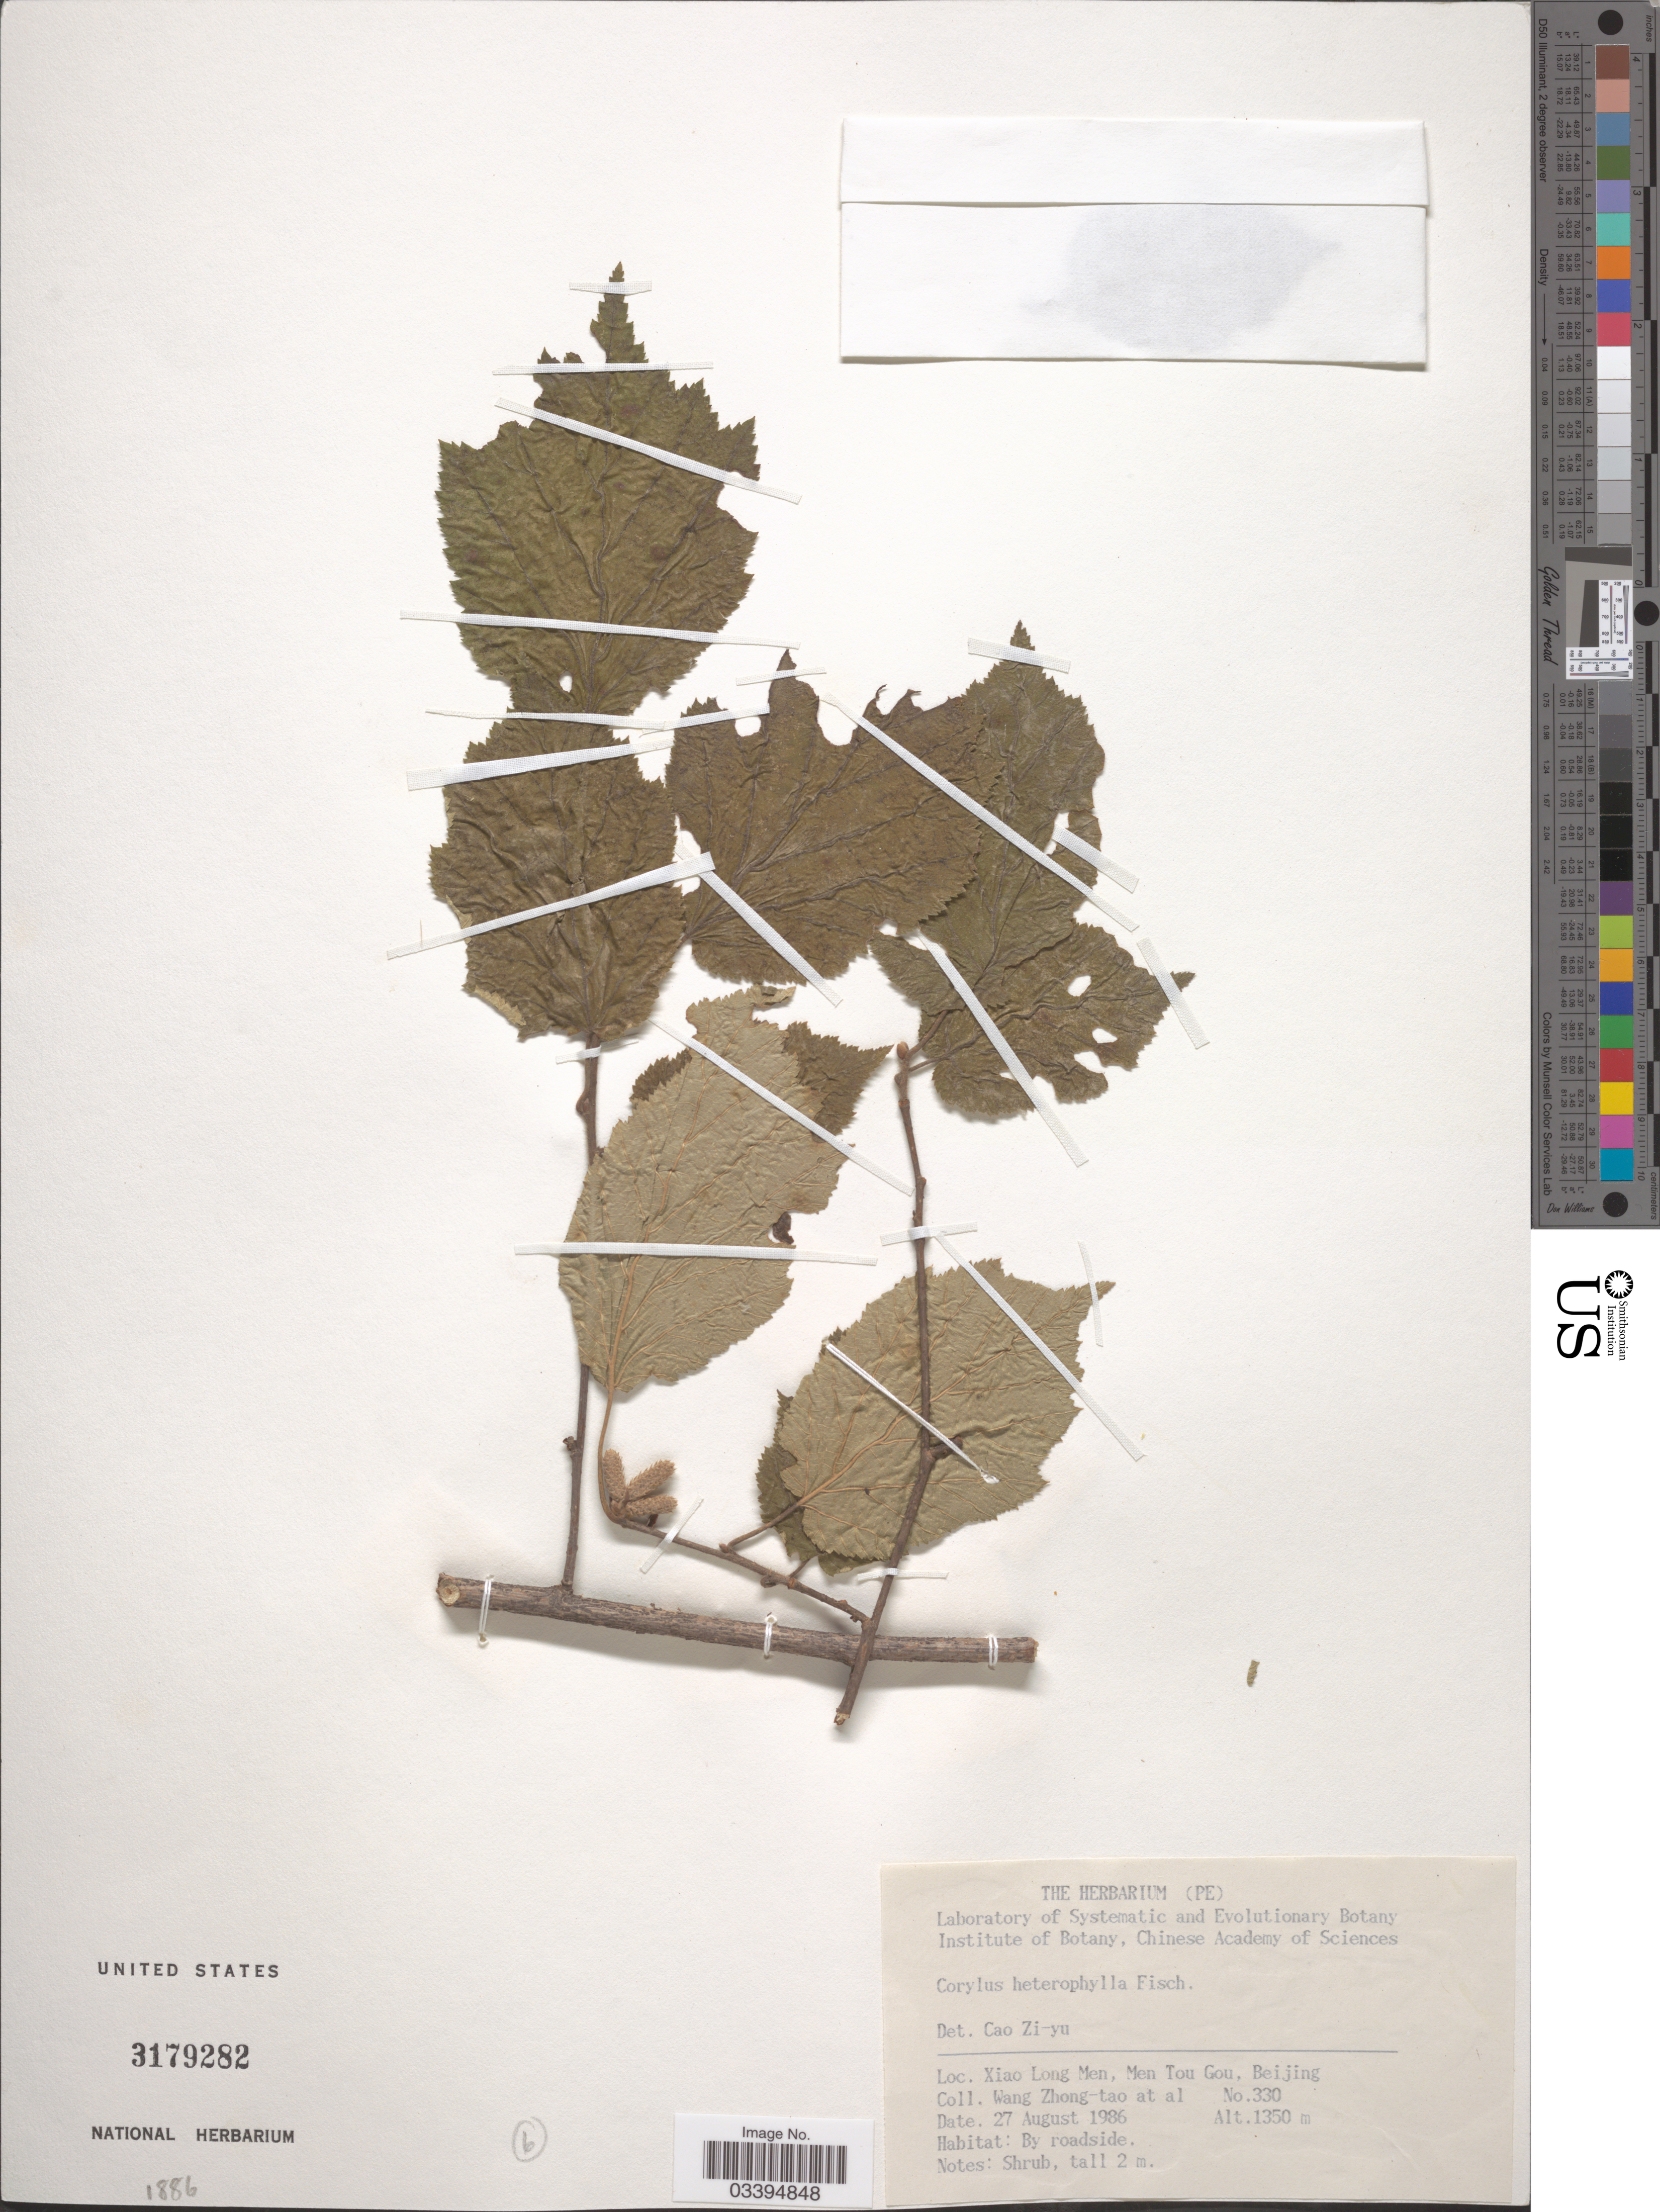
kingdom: Plantae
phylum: Tracheophyta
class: Magnoliopsida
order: Fagales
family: Betulaceae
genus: Corylus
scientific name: Corylus heterophylla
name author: Fisch. ex Trautv.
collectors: W. Zhong-Tao & et al.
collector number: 330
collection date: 1986-08-27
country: China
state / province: Beijing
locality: Xiao Long Men, Men Tou Gou, Beijing.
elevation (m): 1350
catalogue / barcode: US 3179282